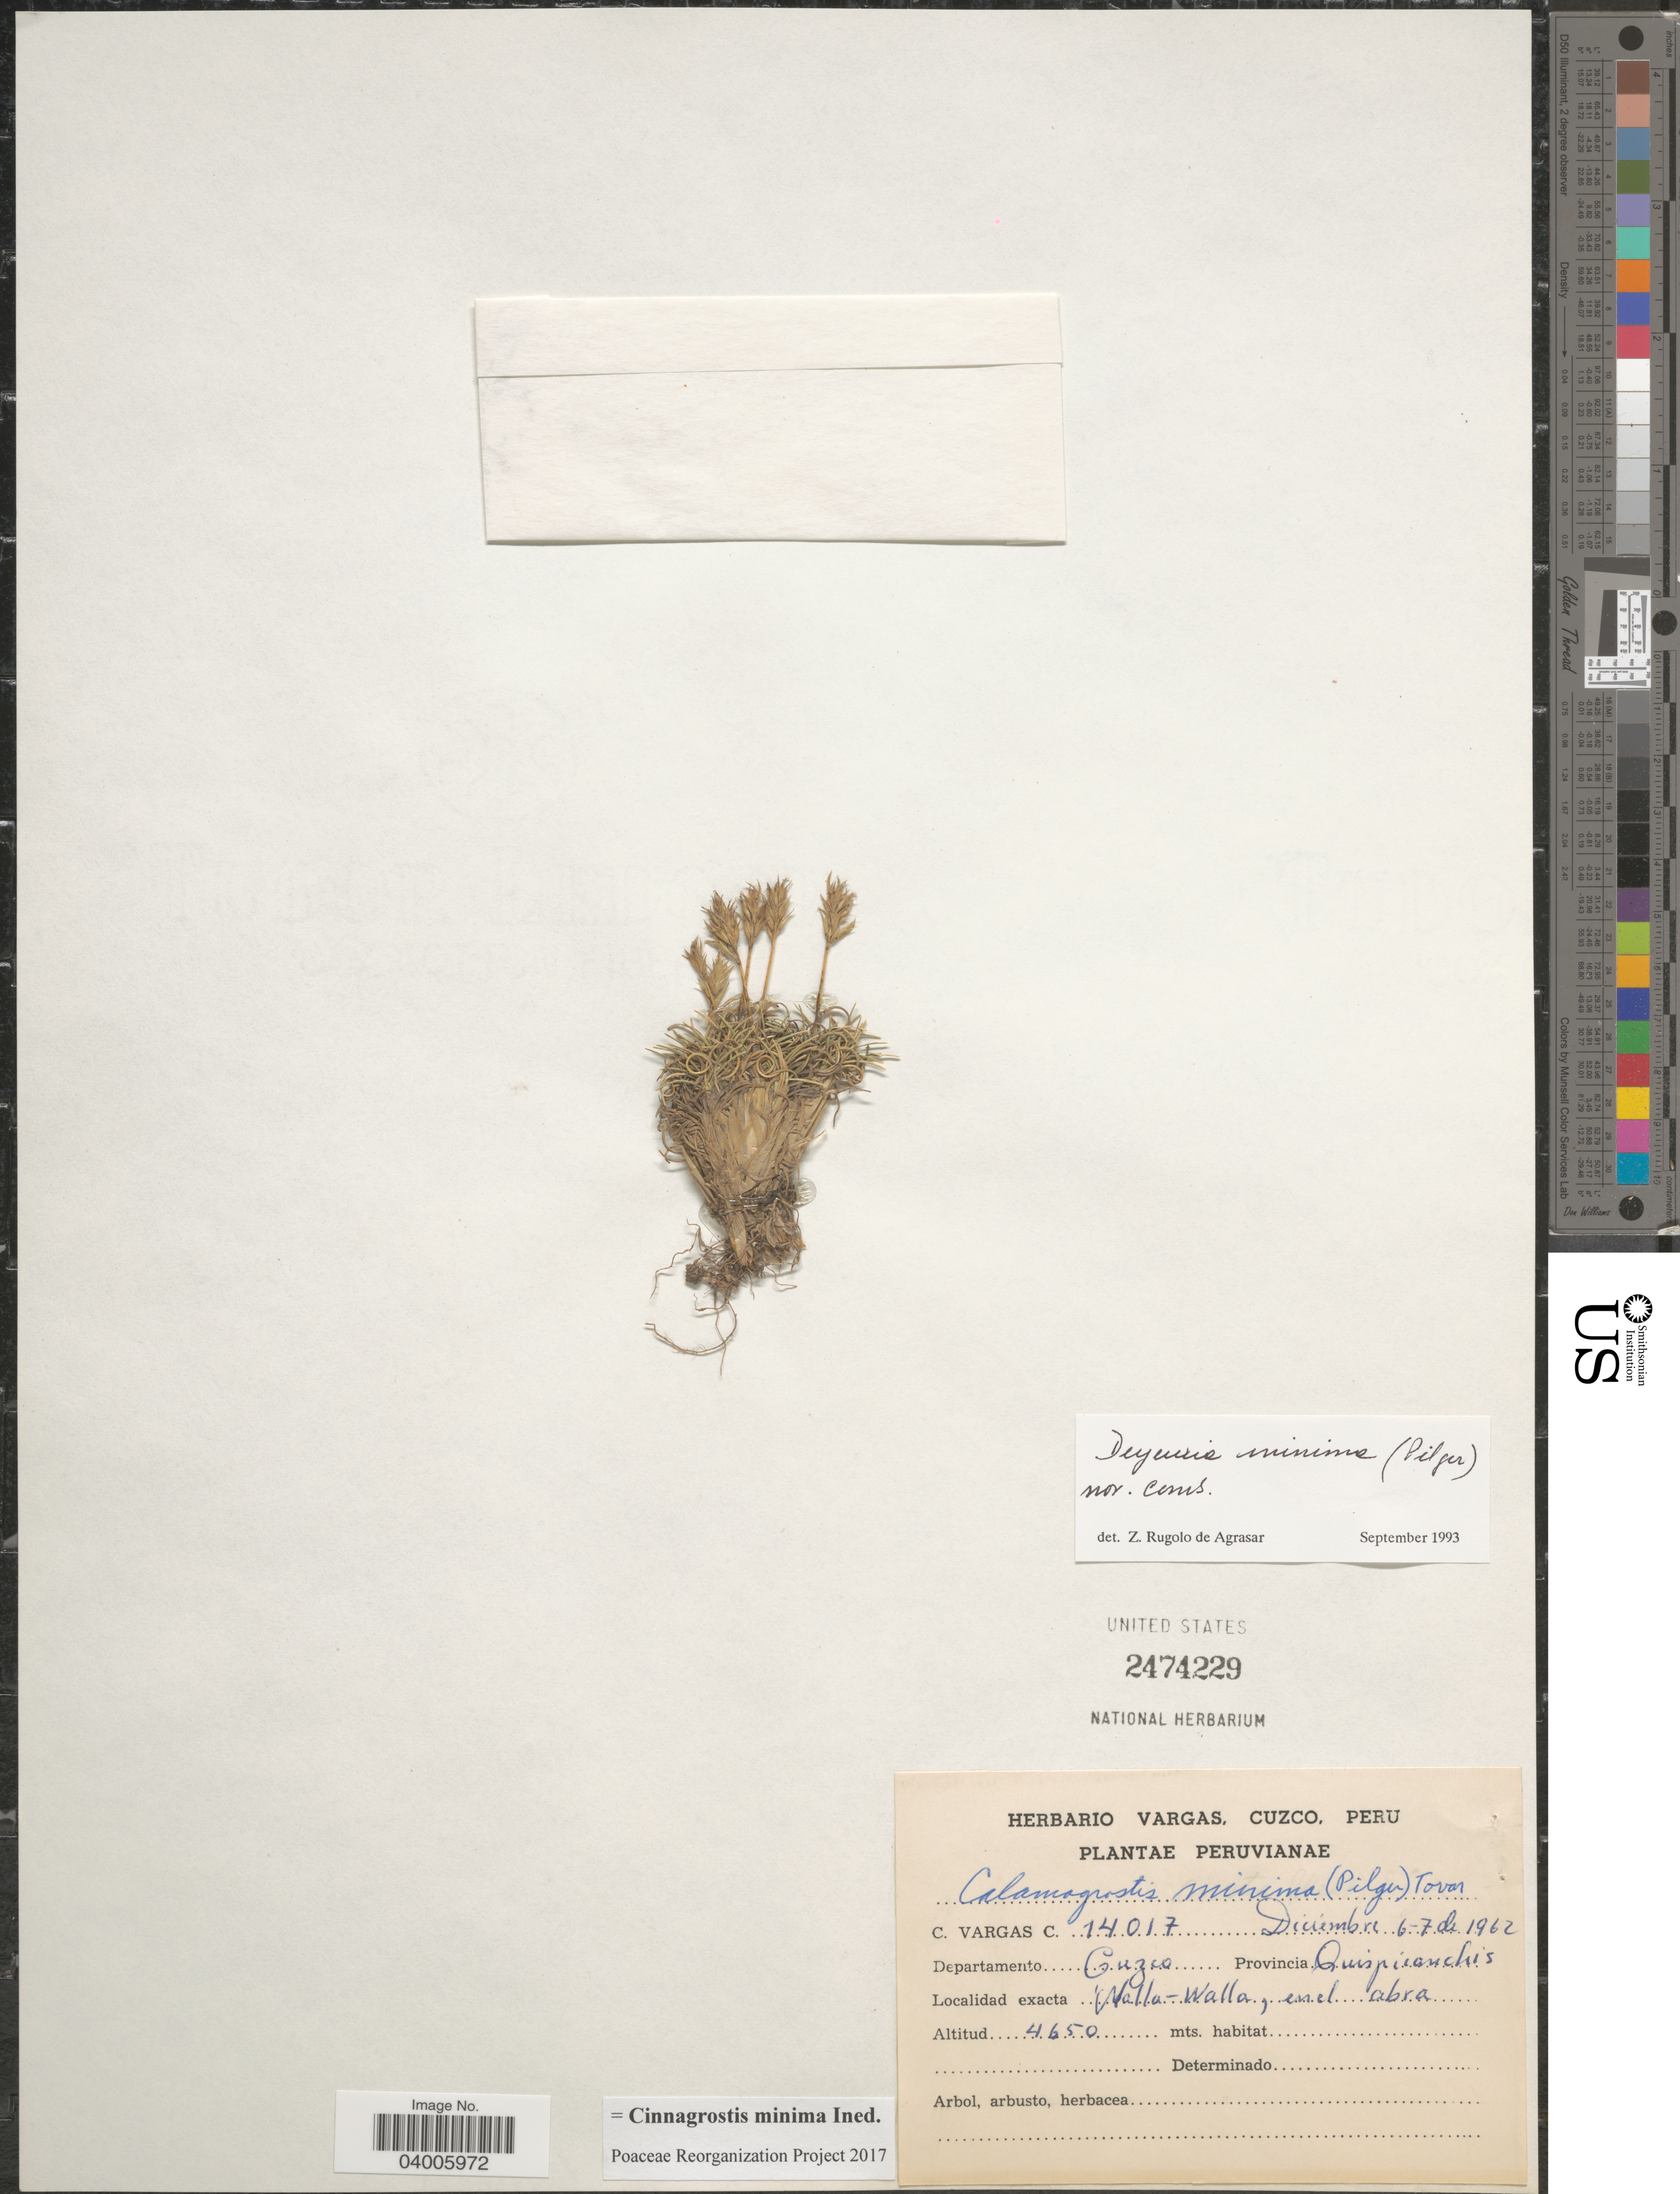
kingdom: Plantae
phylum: Tracheophyta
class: Liliopsida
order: Poales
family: Poaceae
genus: Cinnagrostis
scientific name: Cinnagrostis mollis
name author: (Pilg.) P.M. Peterson et al.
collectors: C. Vargas Calderón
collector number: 14017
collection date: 1962-12-06/1962-12-07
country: Peru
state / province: Cusco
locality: Departamento Cuzco. Provincia Quispicanchis. Walla-Walla, en el abra.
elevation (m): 4650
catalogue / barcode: US 2474229